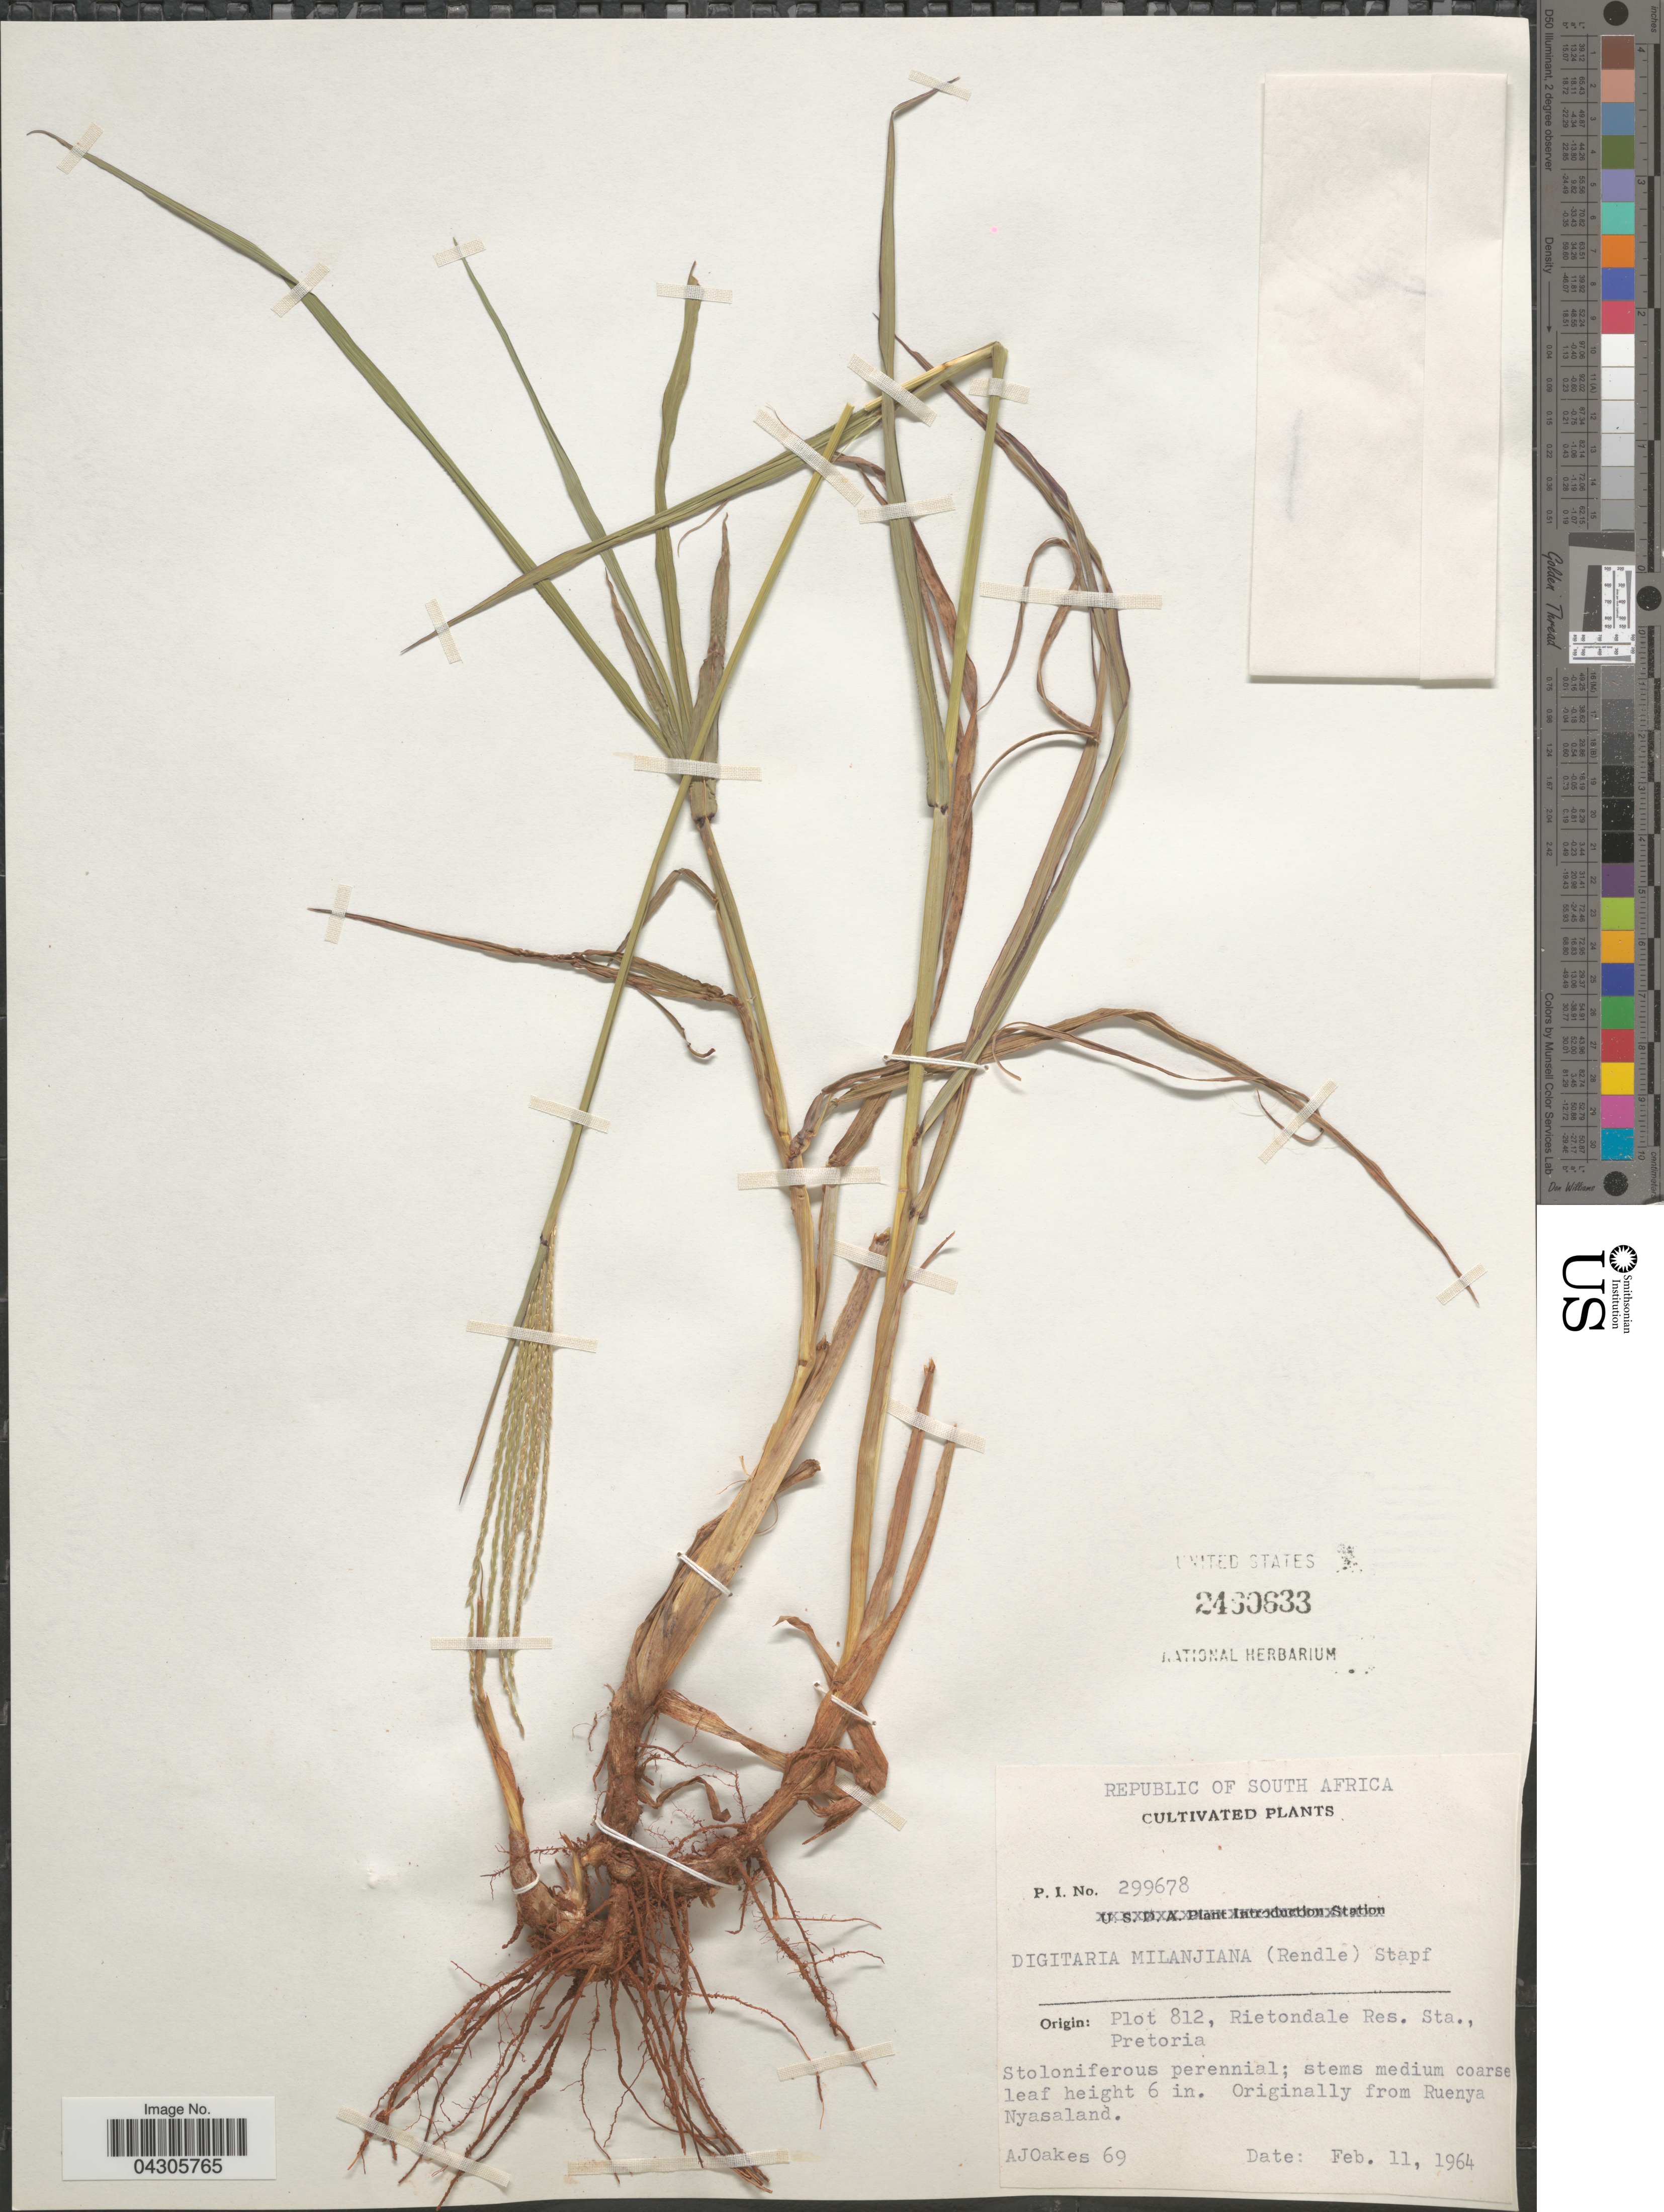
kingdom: Plantae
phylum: Tracheophyta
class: Liliopsida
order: Poales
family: Poaceae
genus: Digitaria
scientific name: Digitaria milanjiana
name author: (Rendle) Stapf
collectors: A. Oakes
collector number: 69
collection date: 1964-02-11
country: South Africa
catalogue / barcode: US 2430633